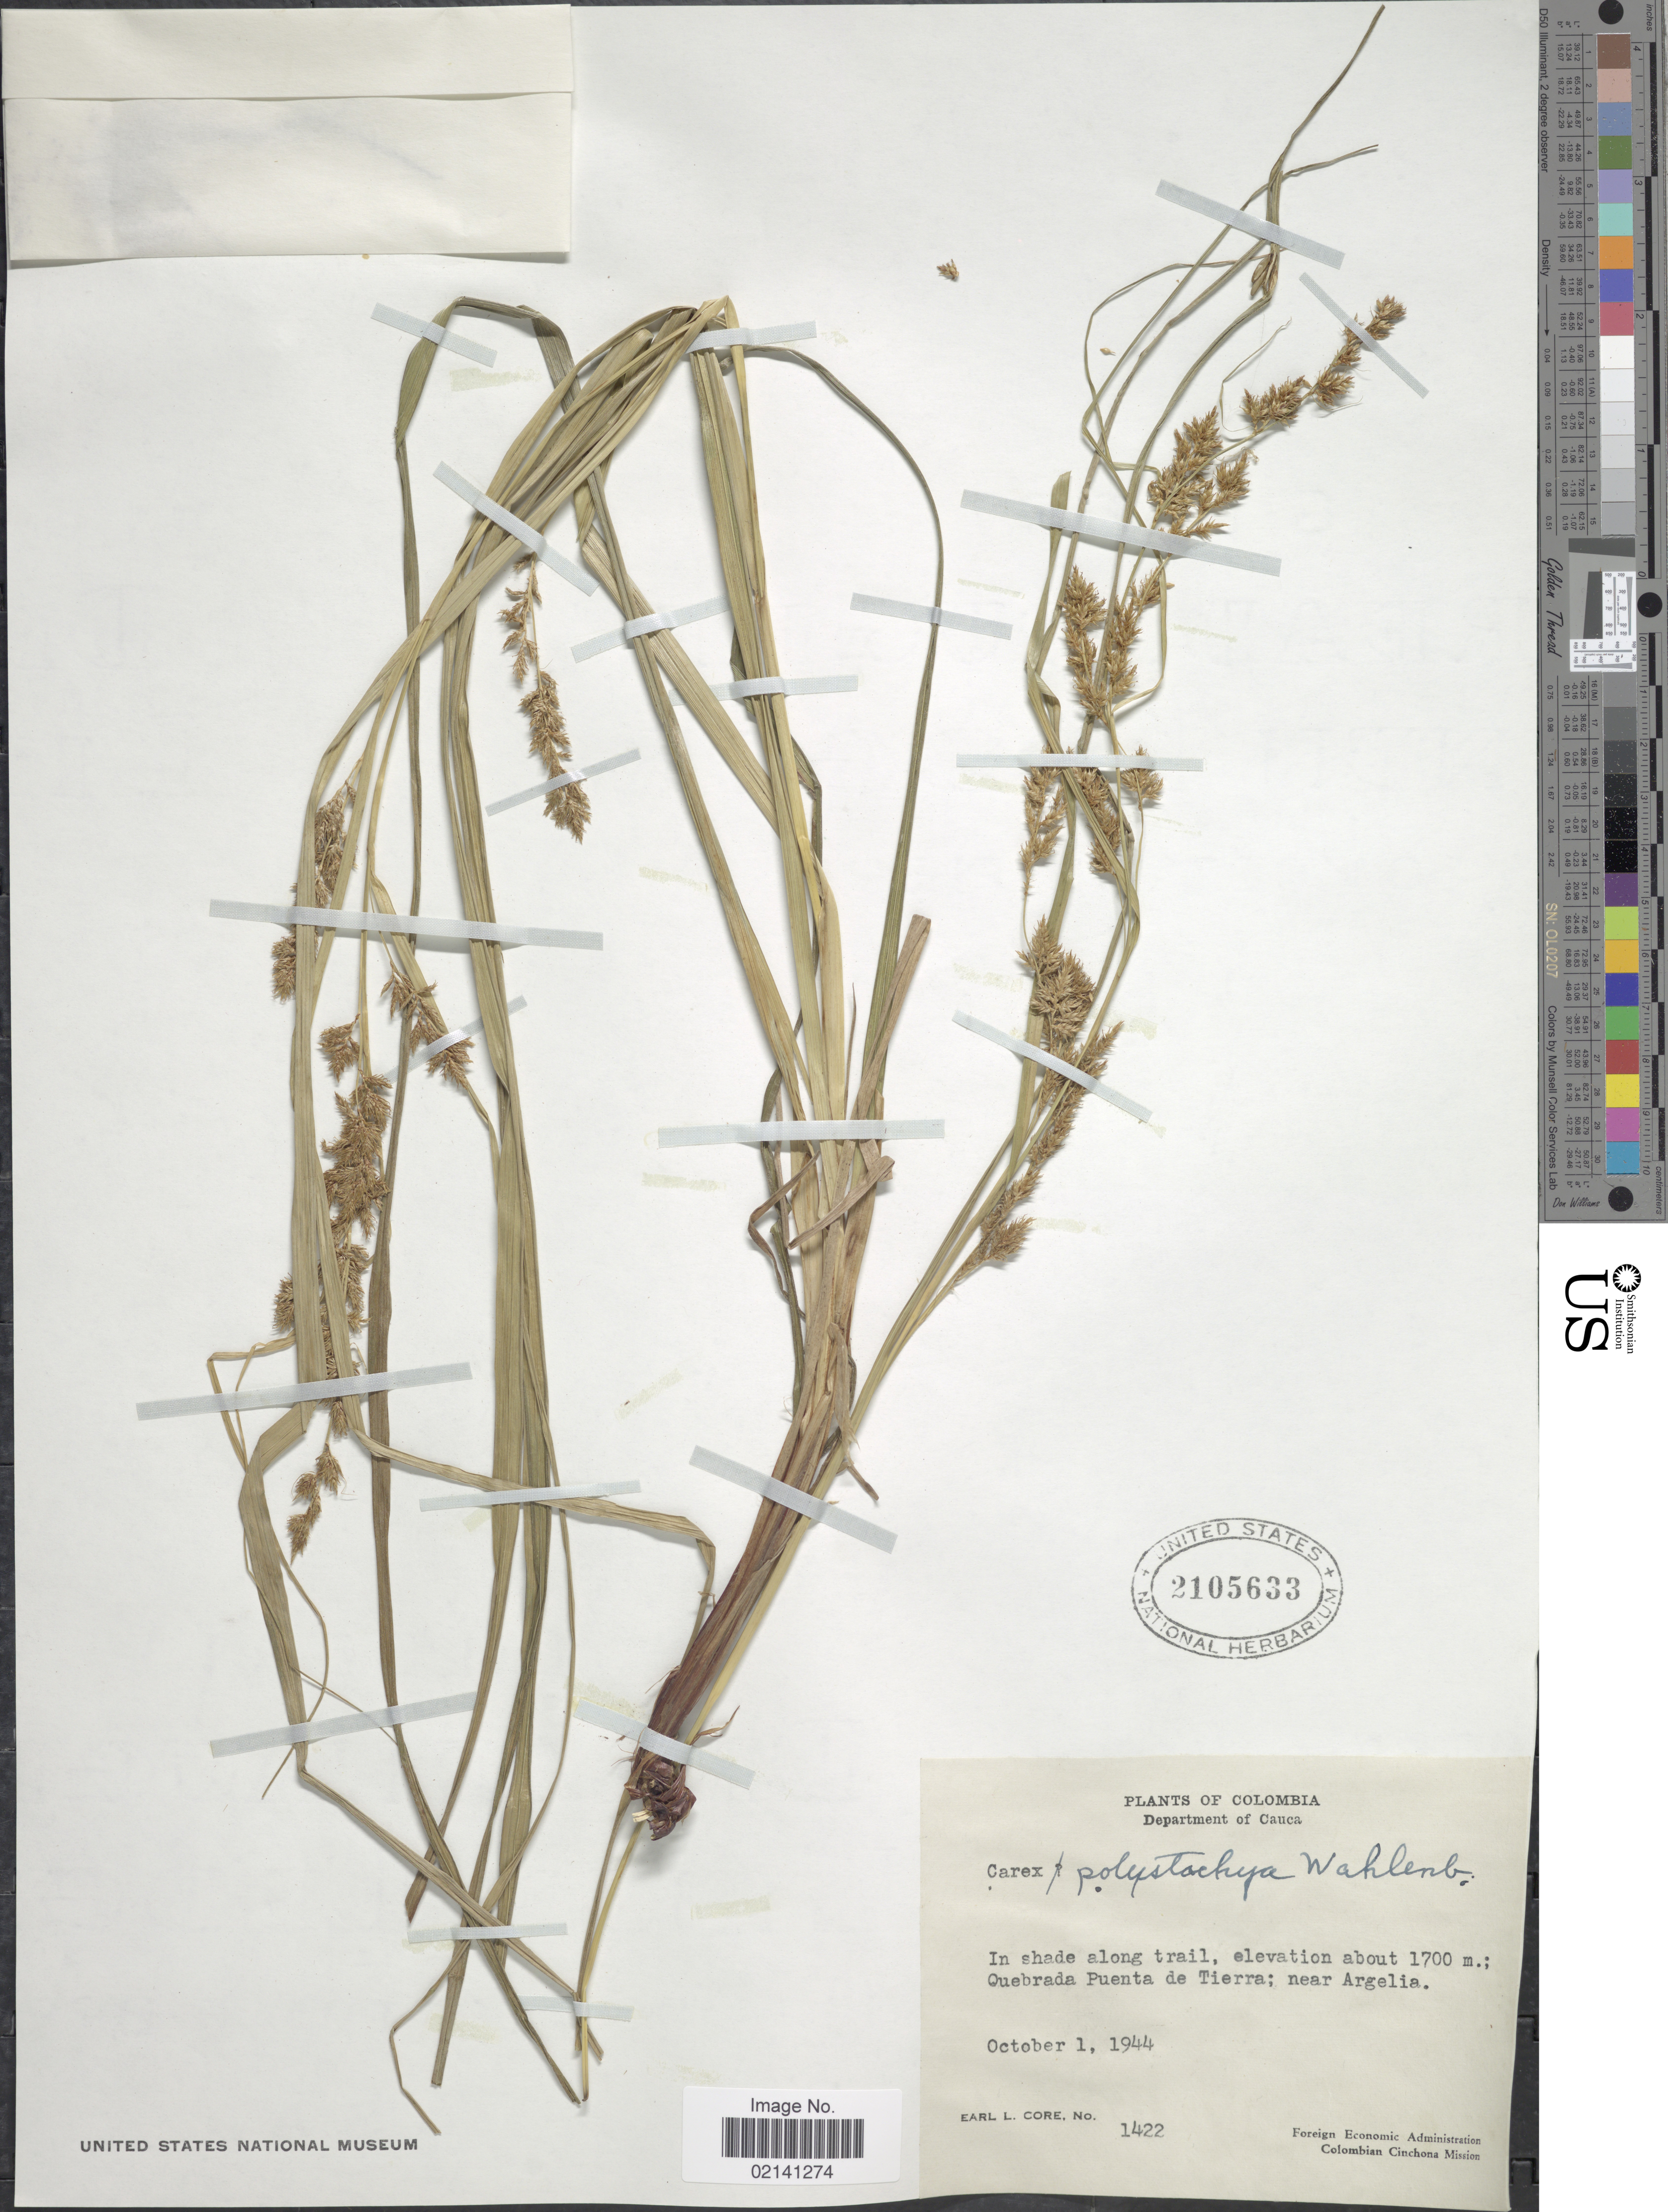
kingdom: Plantae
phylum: Tracheophyta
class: Liliopsida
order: Poales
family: Cyperaceae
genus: Carex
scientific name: Carex polystachya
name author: Sw. ex Wahlenb.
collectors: E. L. Core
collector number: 1422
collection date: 1944-10-01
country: Colombia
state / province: Cauca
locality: In shade along trail, Quebrada Puenta de Tierra; near Argelia.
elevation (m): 1700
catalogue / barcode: US 2105633